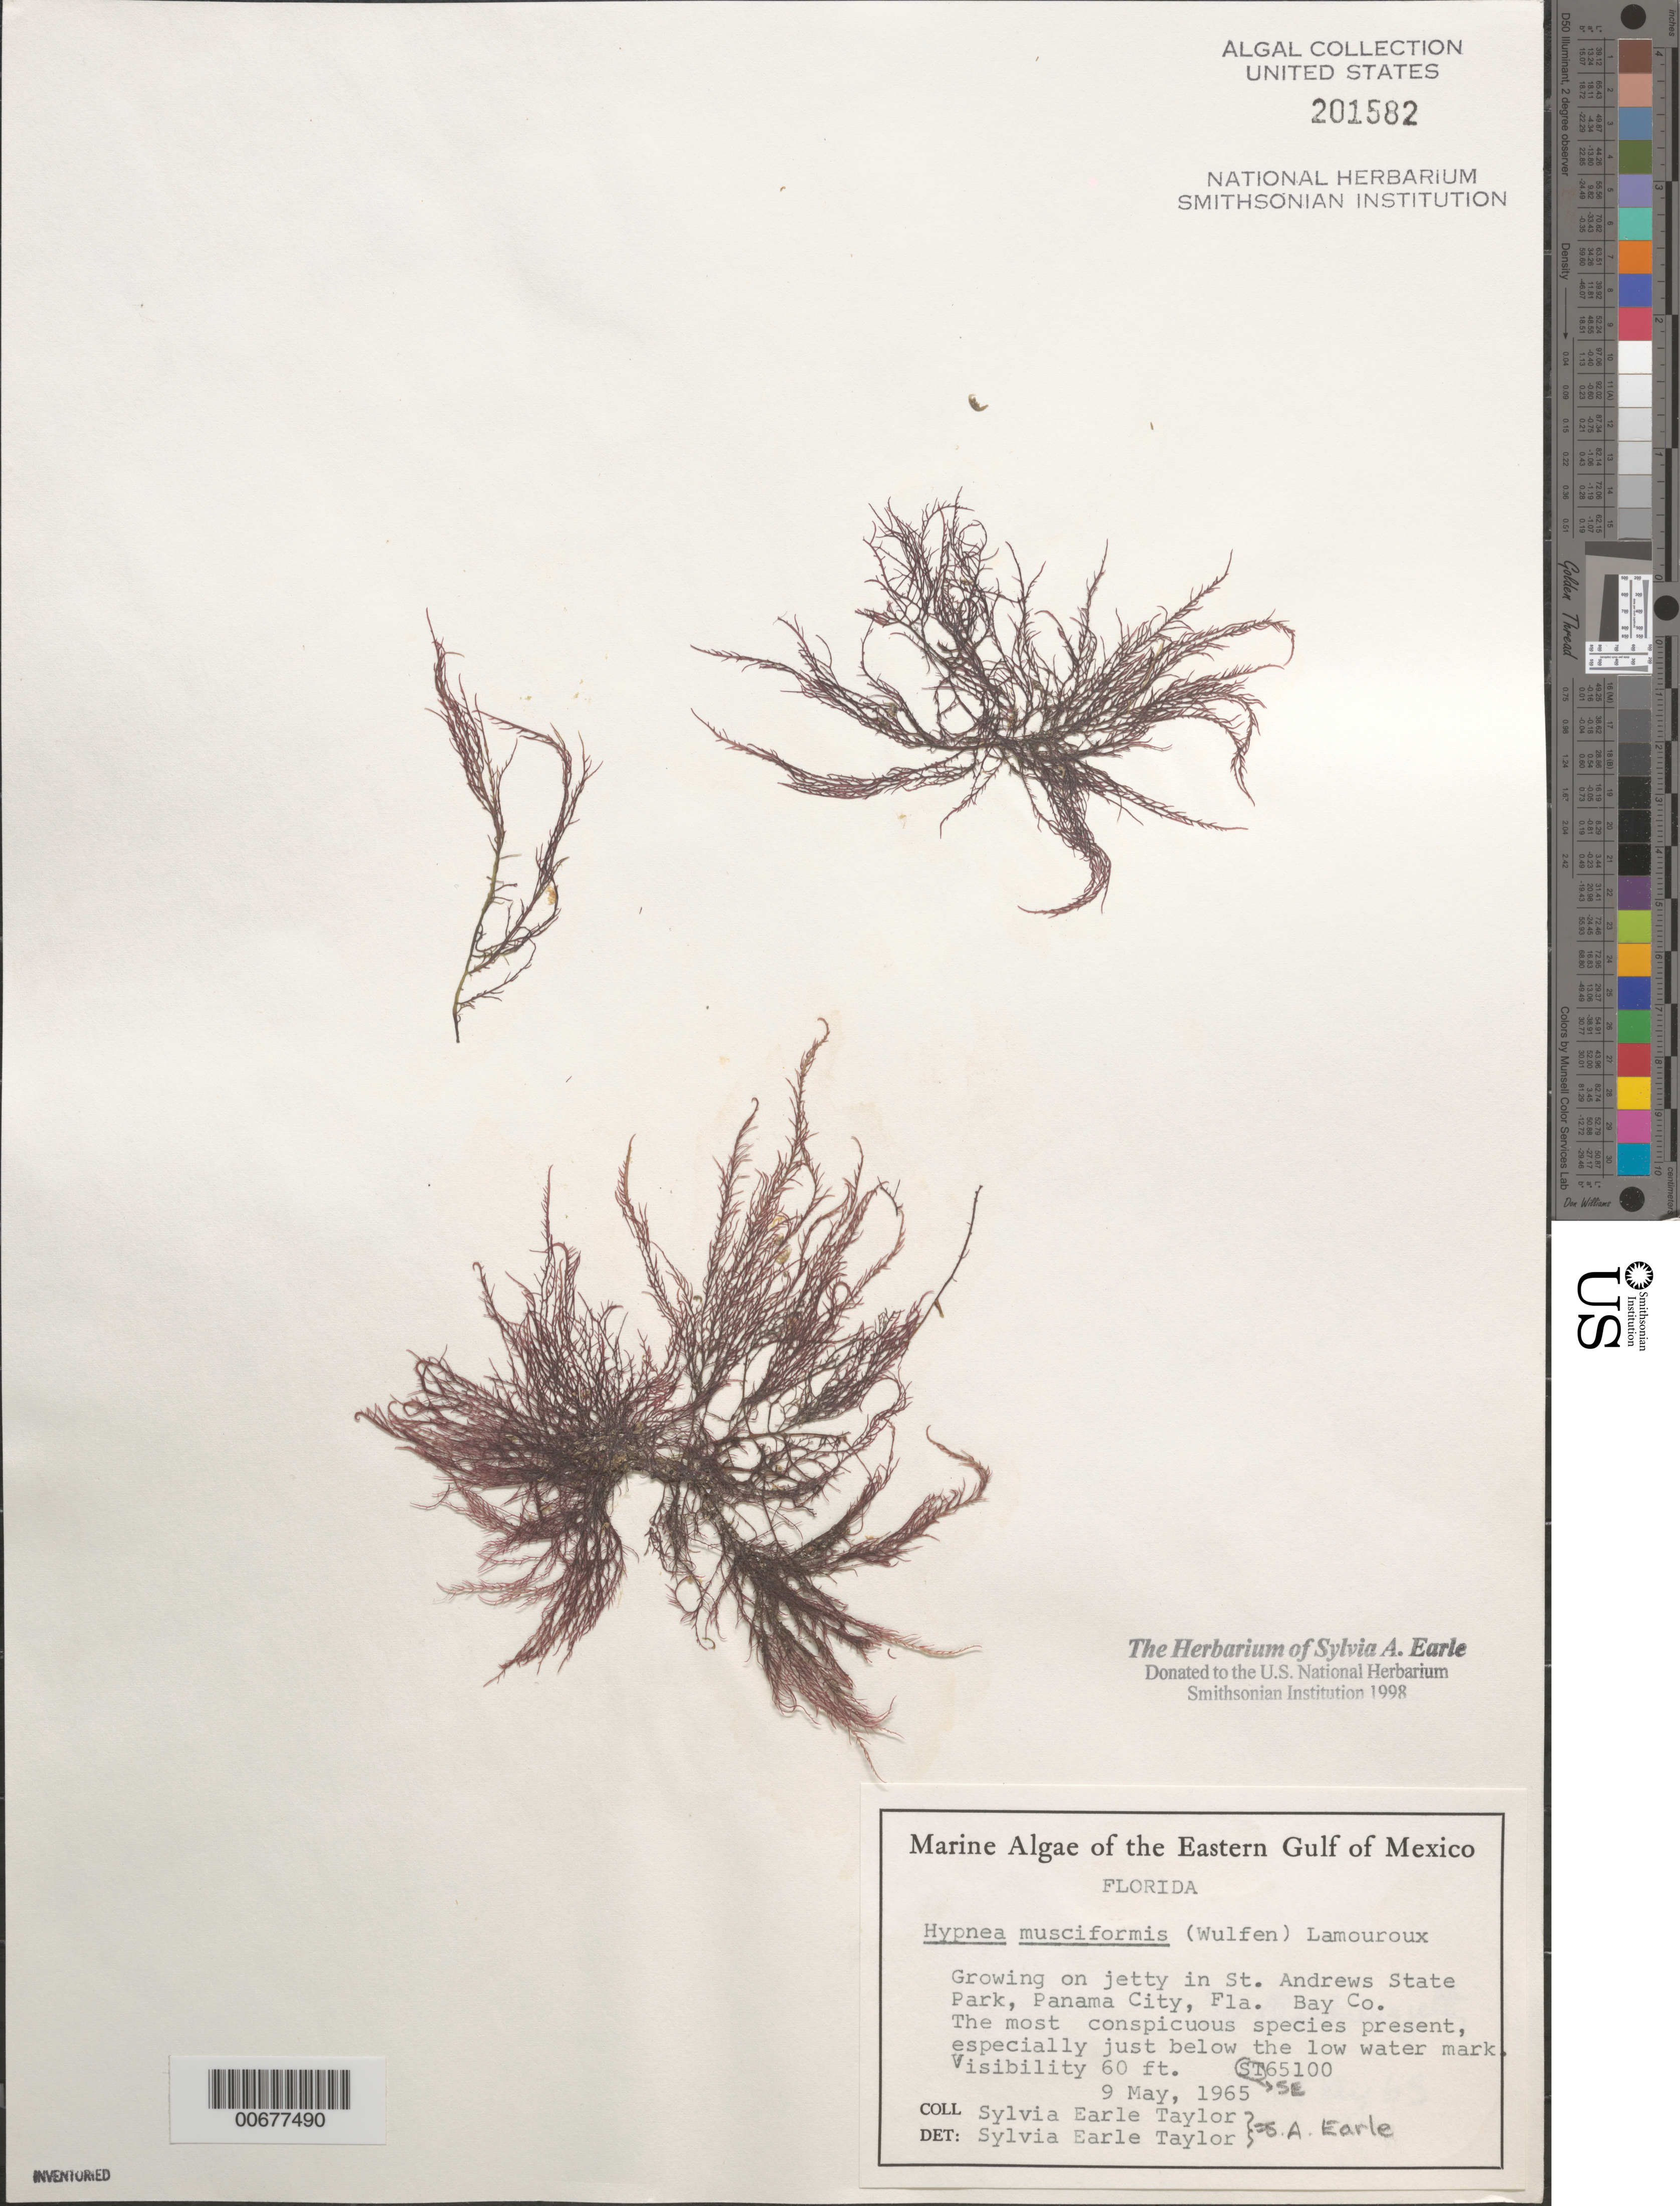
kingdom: Plantae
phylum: Rhodophyta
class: Florideophyceae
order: Gigartinales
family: Cystocloniaceae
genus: Hypnea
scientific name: Hypnea musciformis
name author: (Wulfen) J.V.Lamouroux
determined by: Earle, S. A.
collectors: S. A. Earle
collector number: SE 65100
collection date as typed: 09 May 1965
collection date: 1965-05-09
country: United States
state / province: Florida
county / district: Bay County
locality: St. Andrews jetty, (St. Andrews State Park), Panama City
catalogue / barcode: US 201582